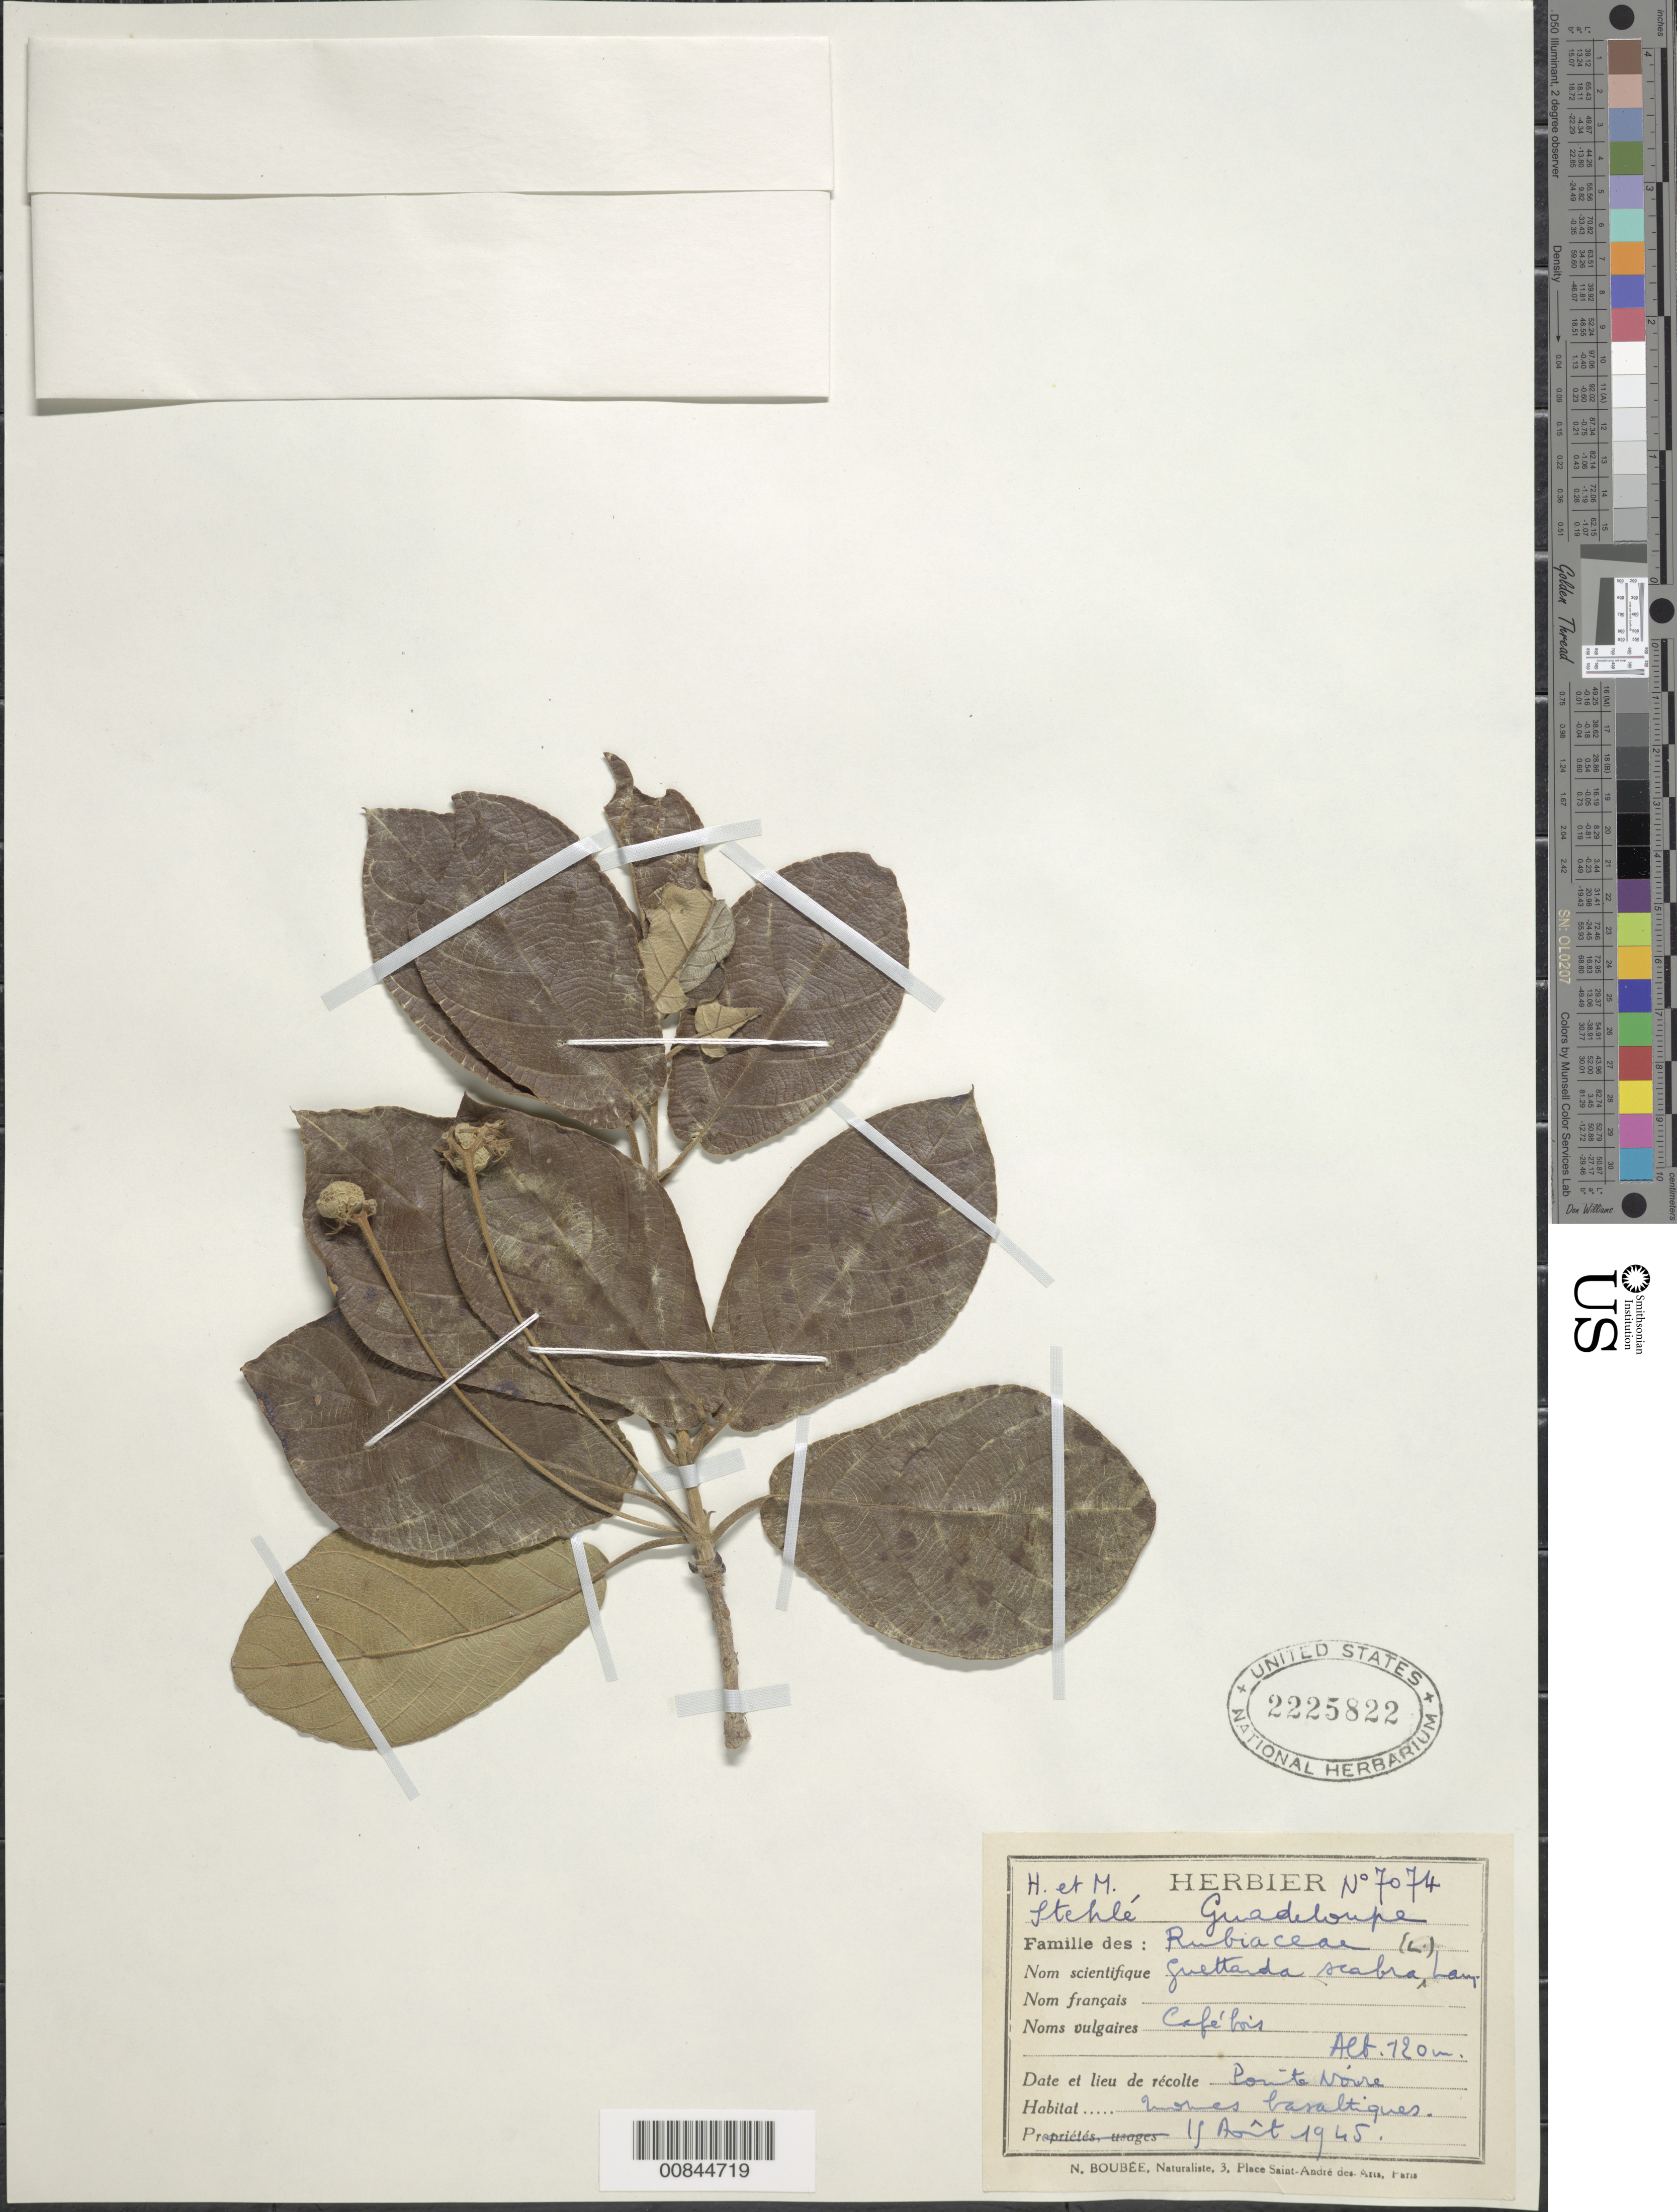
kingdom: Plantae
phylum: Tracheophyta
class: Magnoliopsida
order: Gentianales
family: Rubiaceae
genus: Guettarda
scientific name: Guettarda scabra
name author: (L.) Vent.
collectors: H. Stehlé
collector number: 7074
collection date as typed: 11 Aug 1945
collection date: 1945-08-11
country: Guadeloupe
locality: Pointe Moire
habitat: Mornes basaltiques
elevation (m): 720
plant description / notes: Common name: Café bois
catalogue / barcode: US 2225822